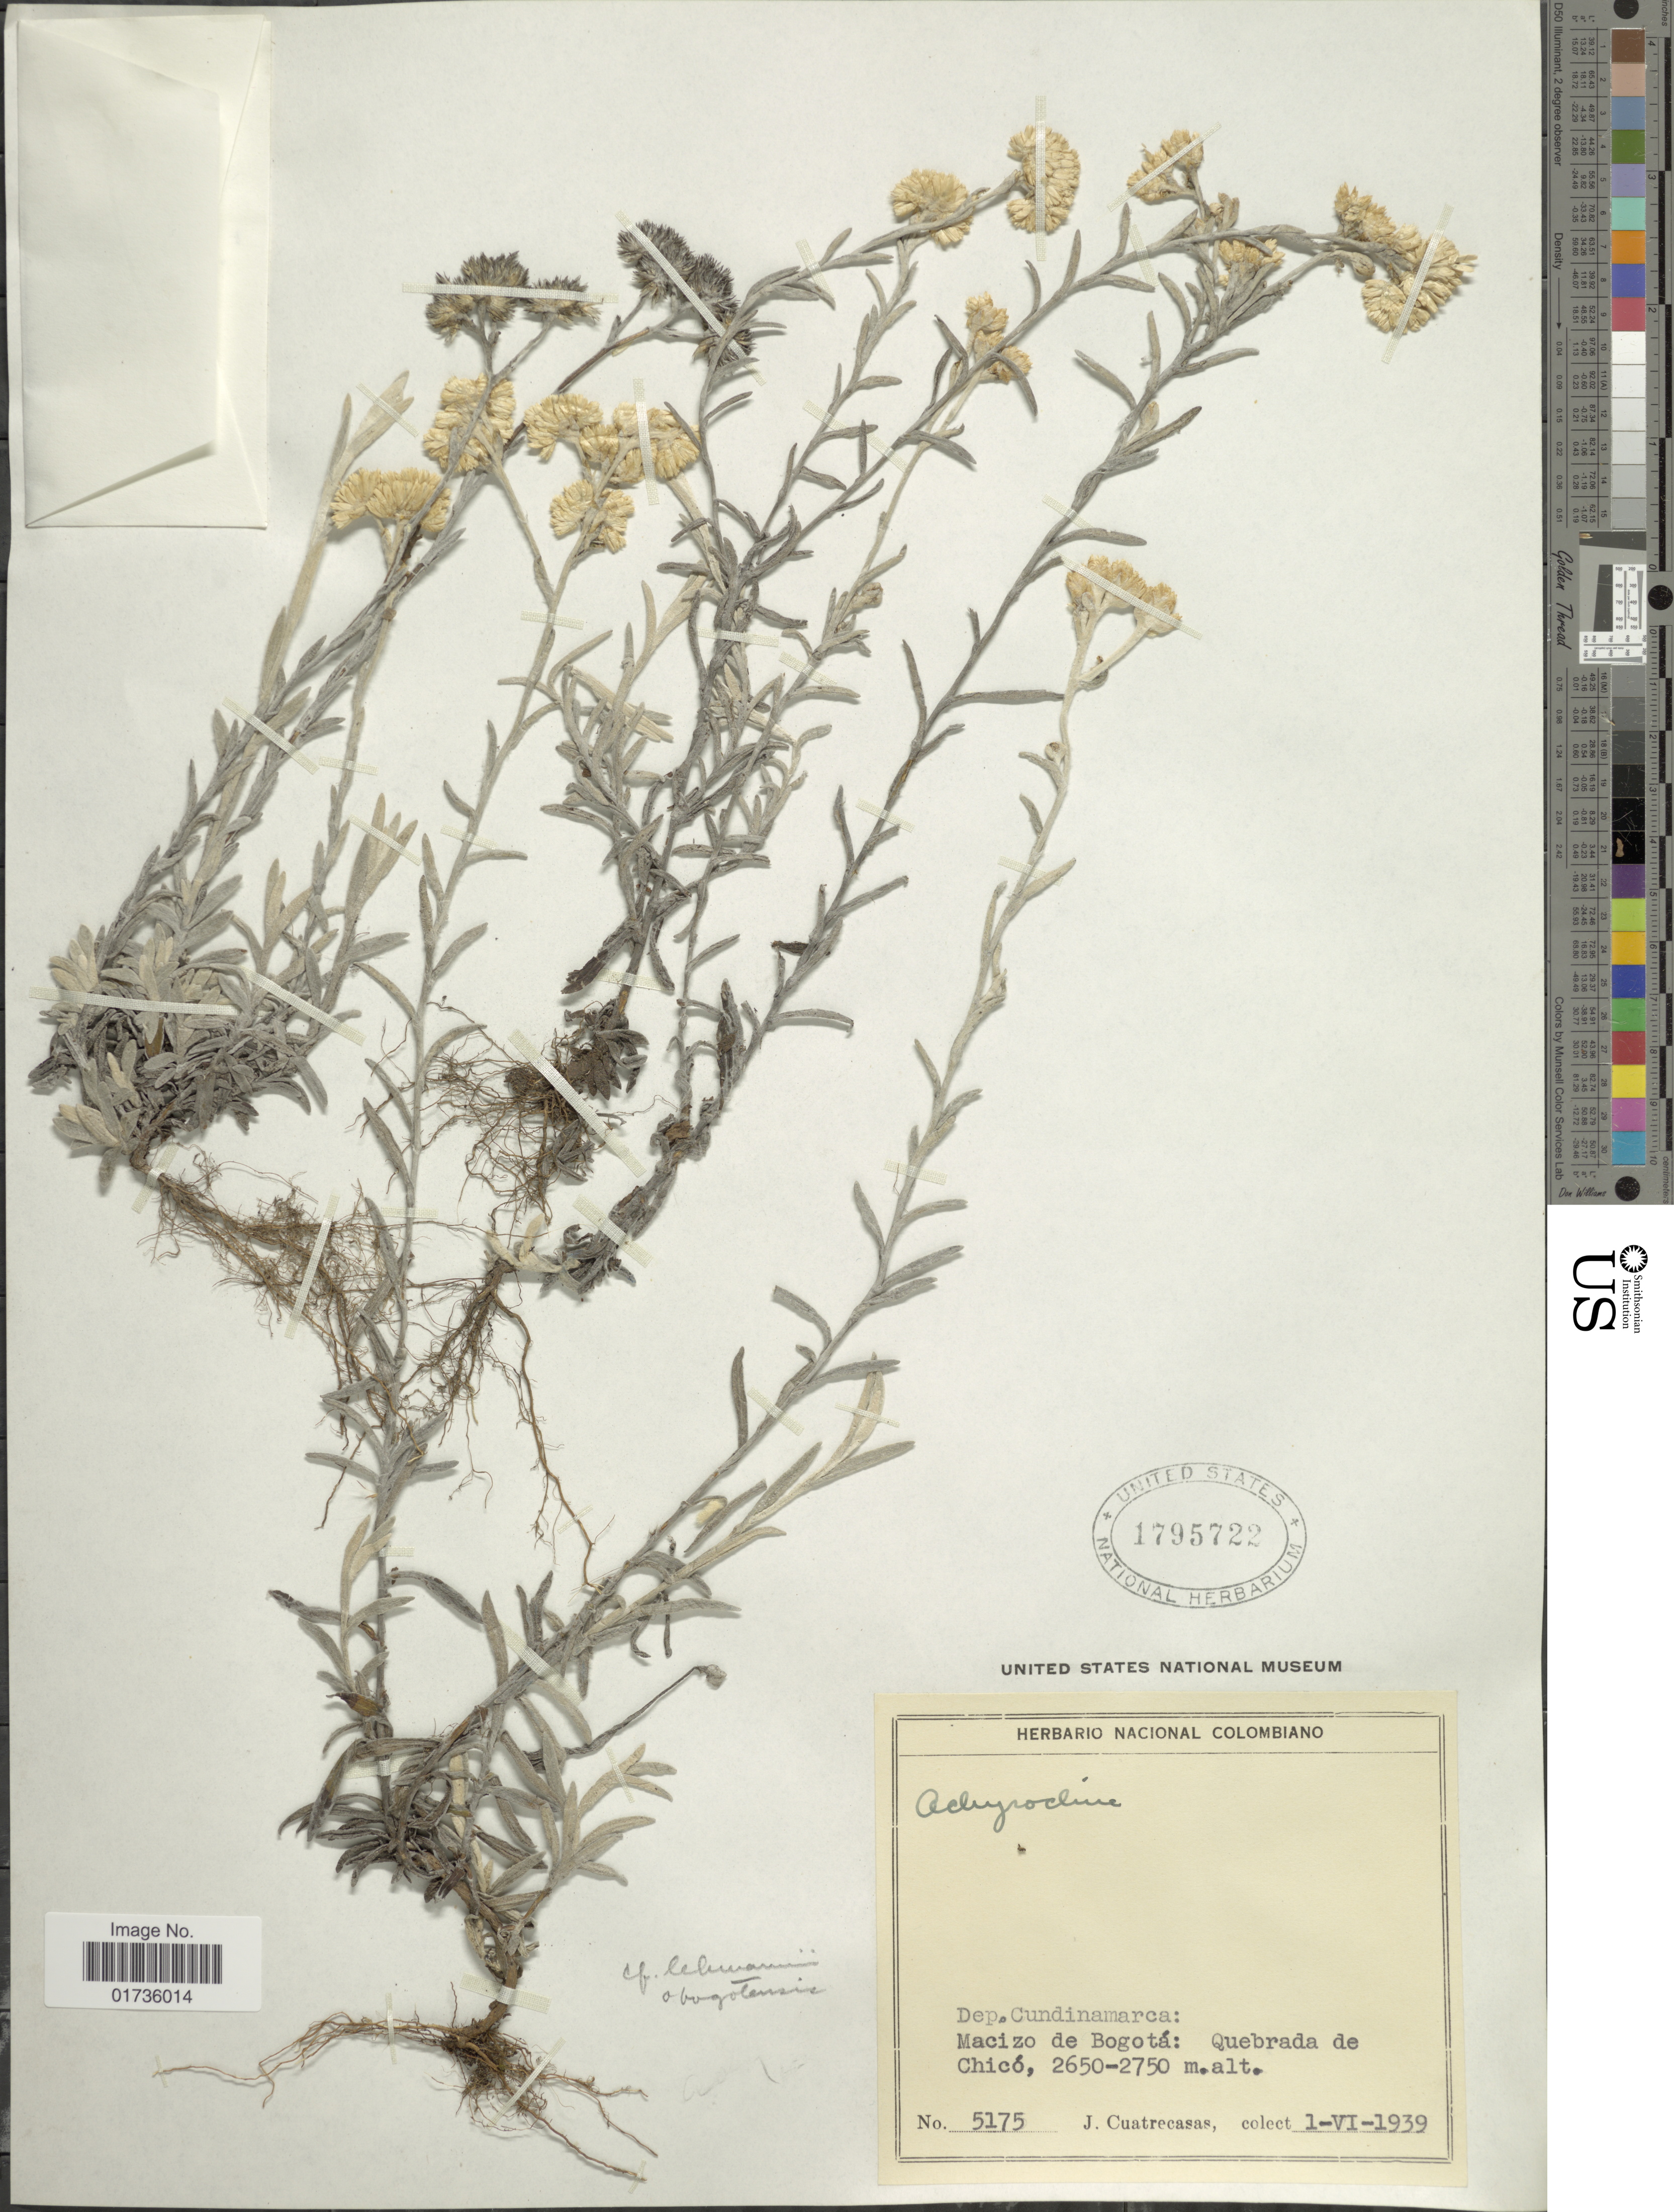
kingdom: Plantae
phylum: Tracheophyta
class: Magnoliopsida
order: Asterales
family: Asteraceae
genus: Achyrocline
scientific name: Achyrocline sp.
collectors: J. Cuatrecasas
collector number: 5174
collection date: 1939-06-01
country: Colombia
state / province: Cundinamarca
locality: Dep. Cundinamarca: Macizo de Bogotá: Quebrada de Chicó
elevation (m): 2650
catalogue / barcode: US 1795722